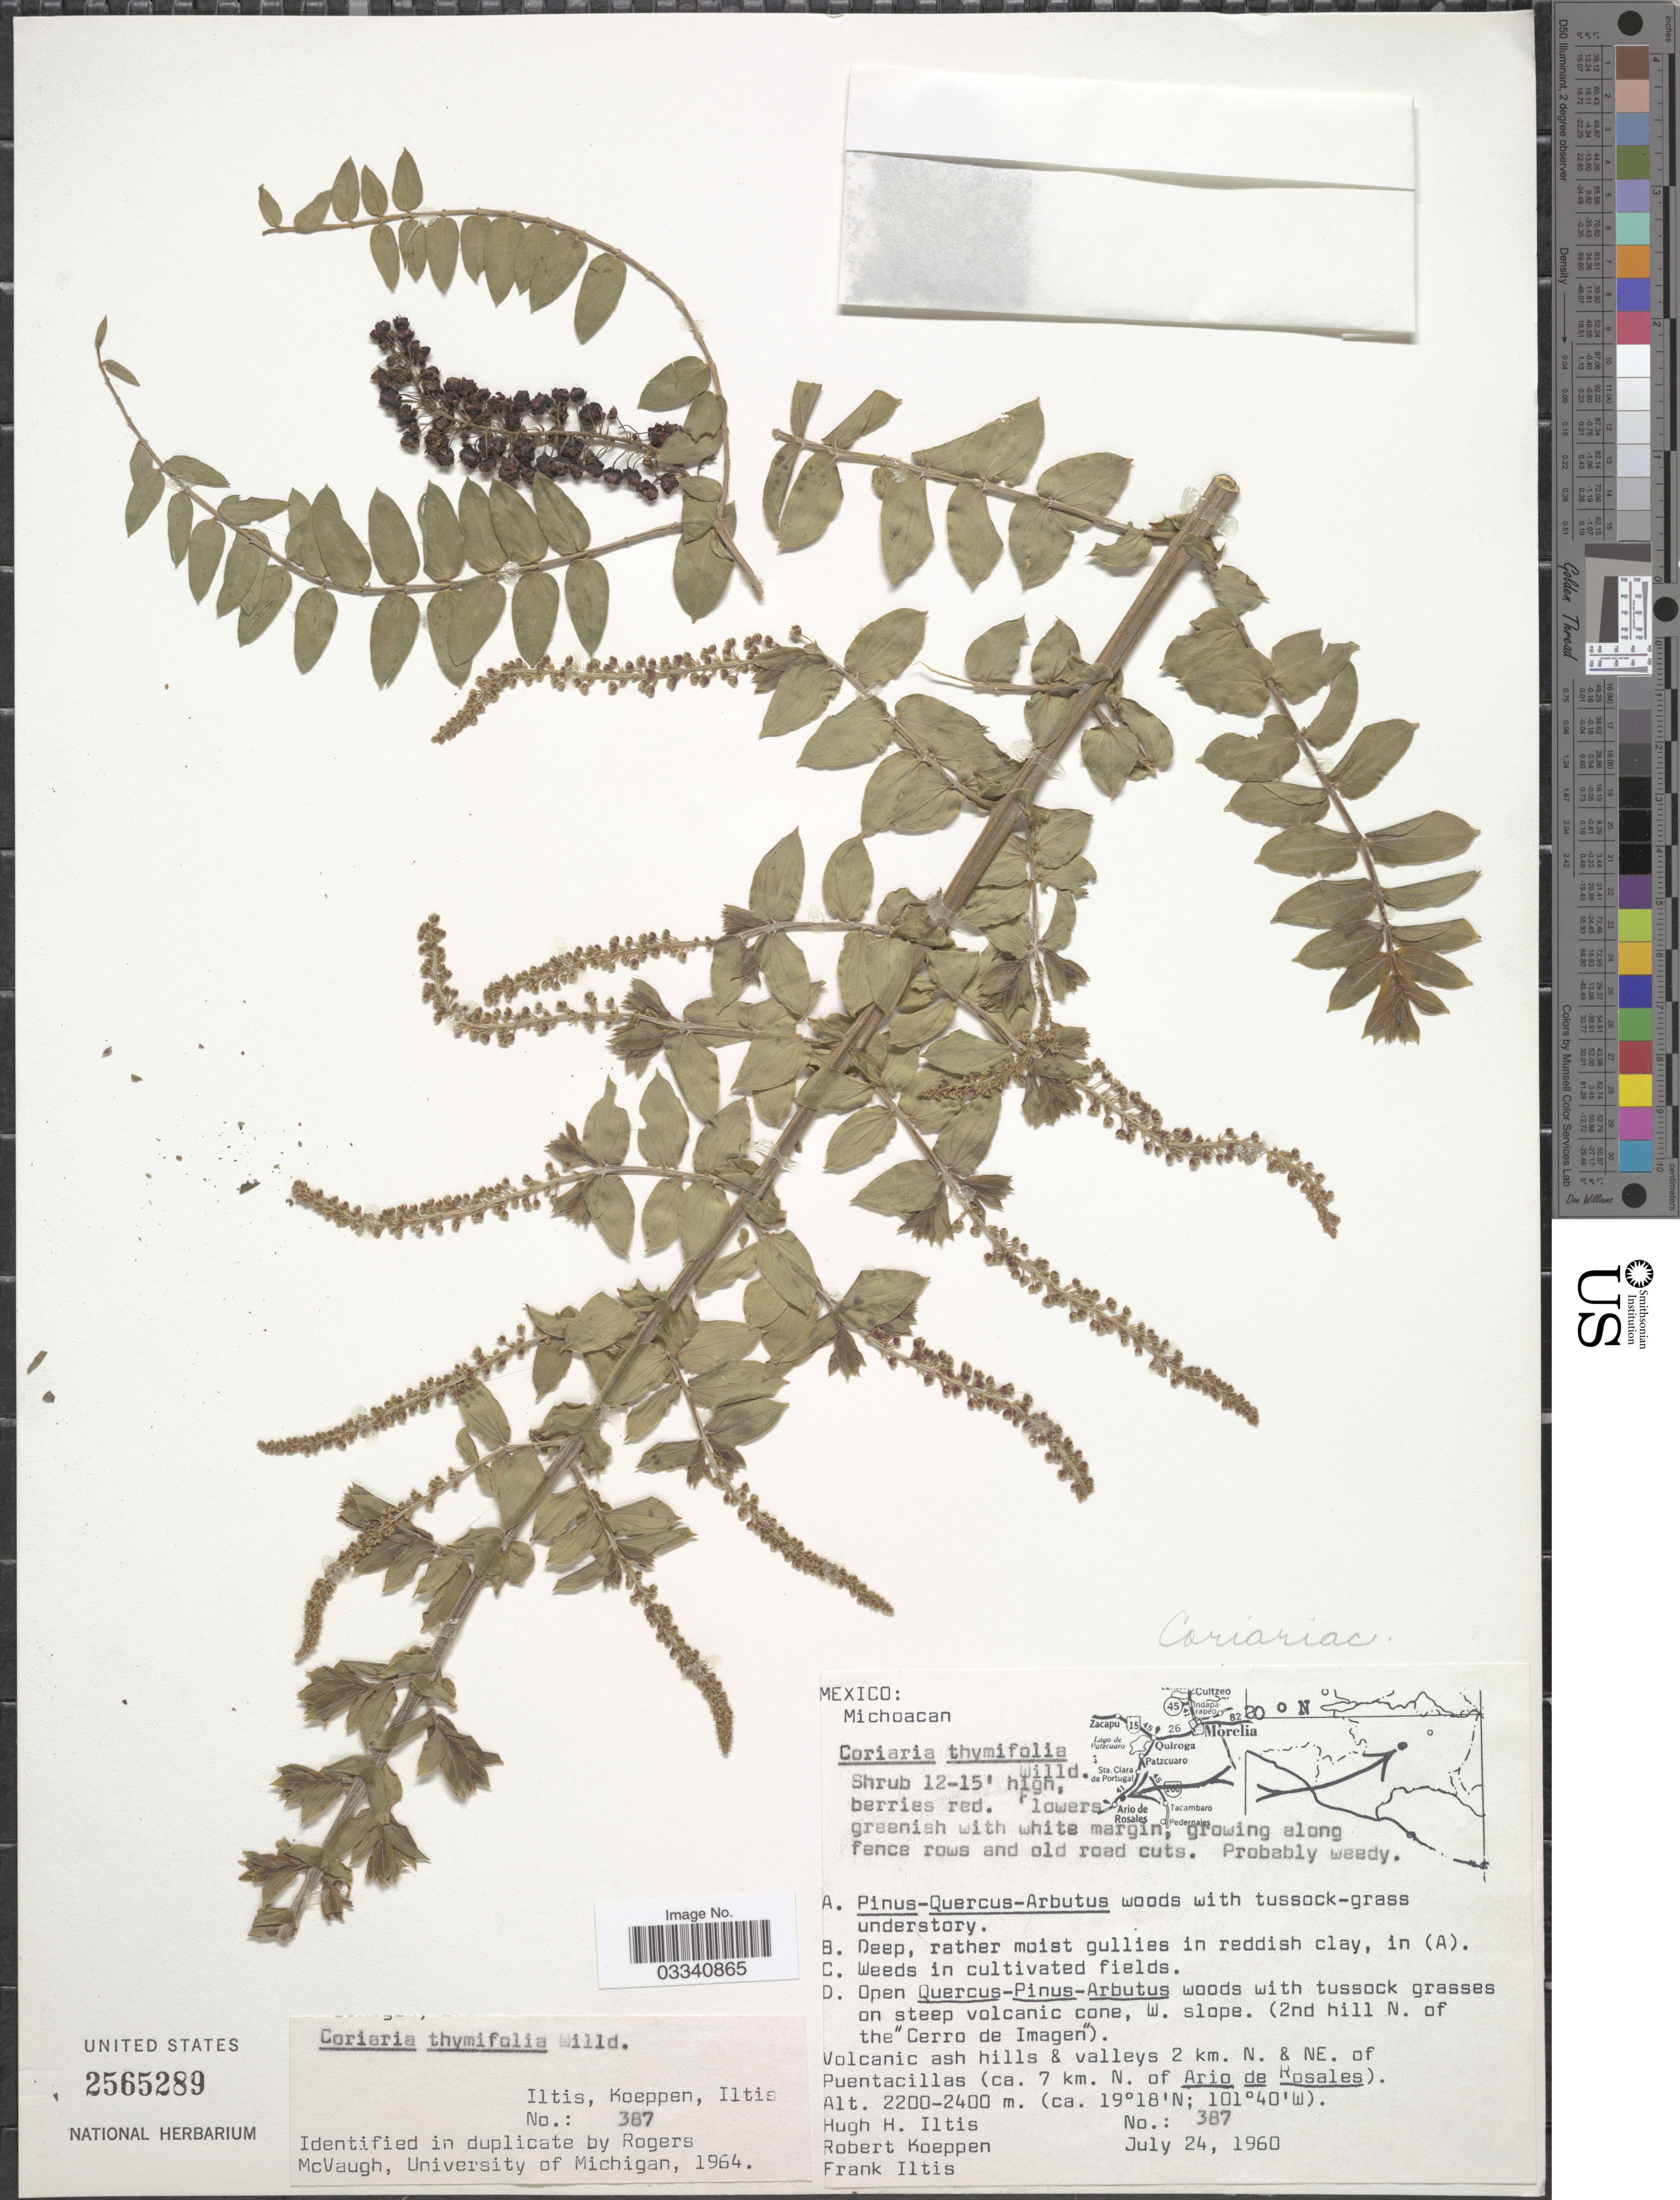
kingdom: Plantae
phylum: Tracheophyta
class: Magnoliopsida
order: Cucurbitales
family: Coriariaceae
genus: Coriaria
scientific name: Coriaria ruscifolia subsp. microphylla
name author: (Poir.) L.E. Skog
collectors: H. H. Iltis, R. C. Koeppen & F. S. Iltis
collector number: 387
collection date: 1960-07-24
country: Mexico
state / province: Michoacán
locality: Volcanic ash hills & valleys 2 km. N. & NE. of Puentacillas (ca. 7 km. N. of Ario de Rosales).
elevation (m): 2200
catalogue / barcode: US 2565289